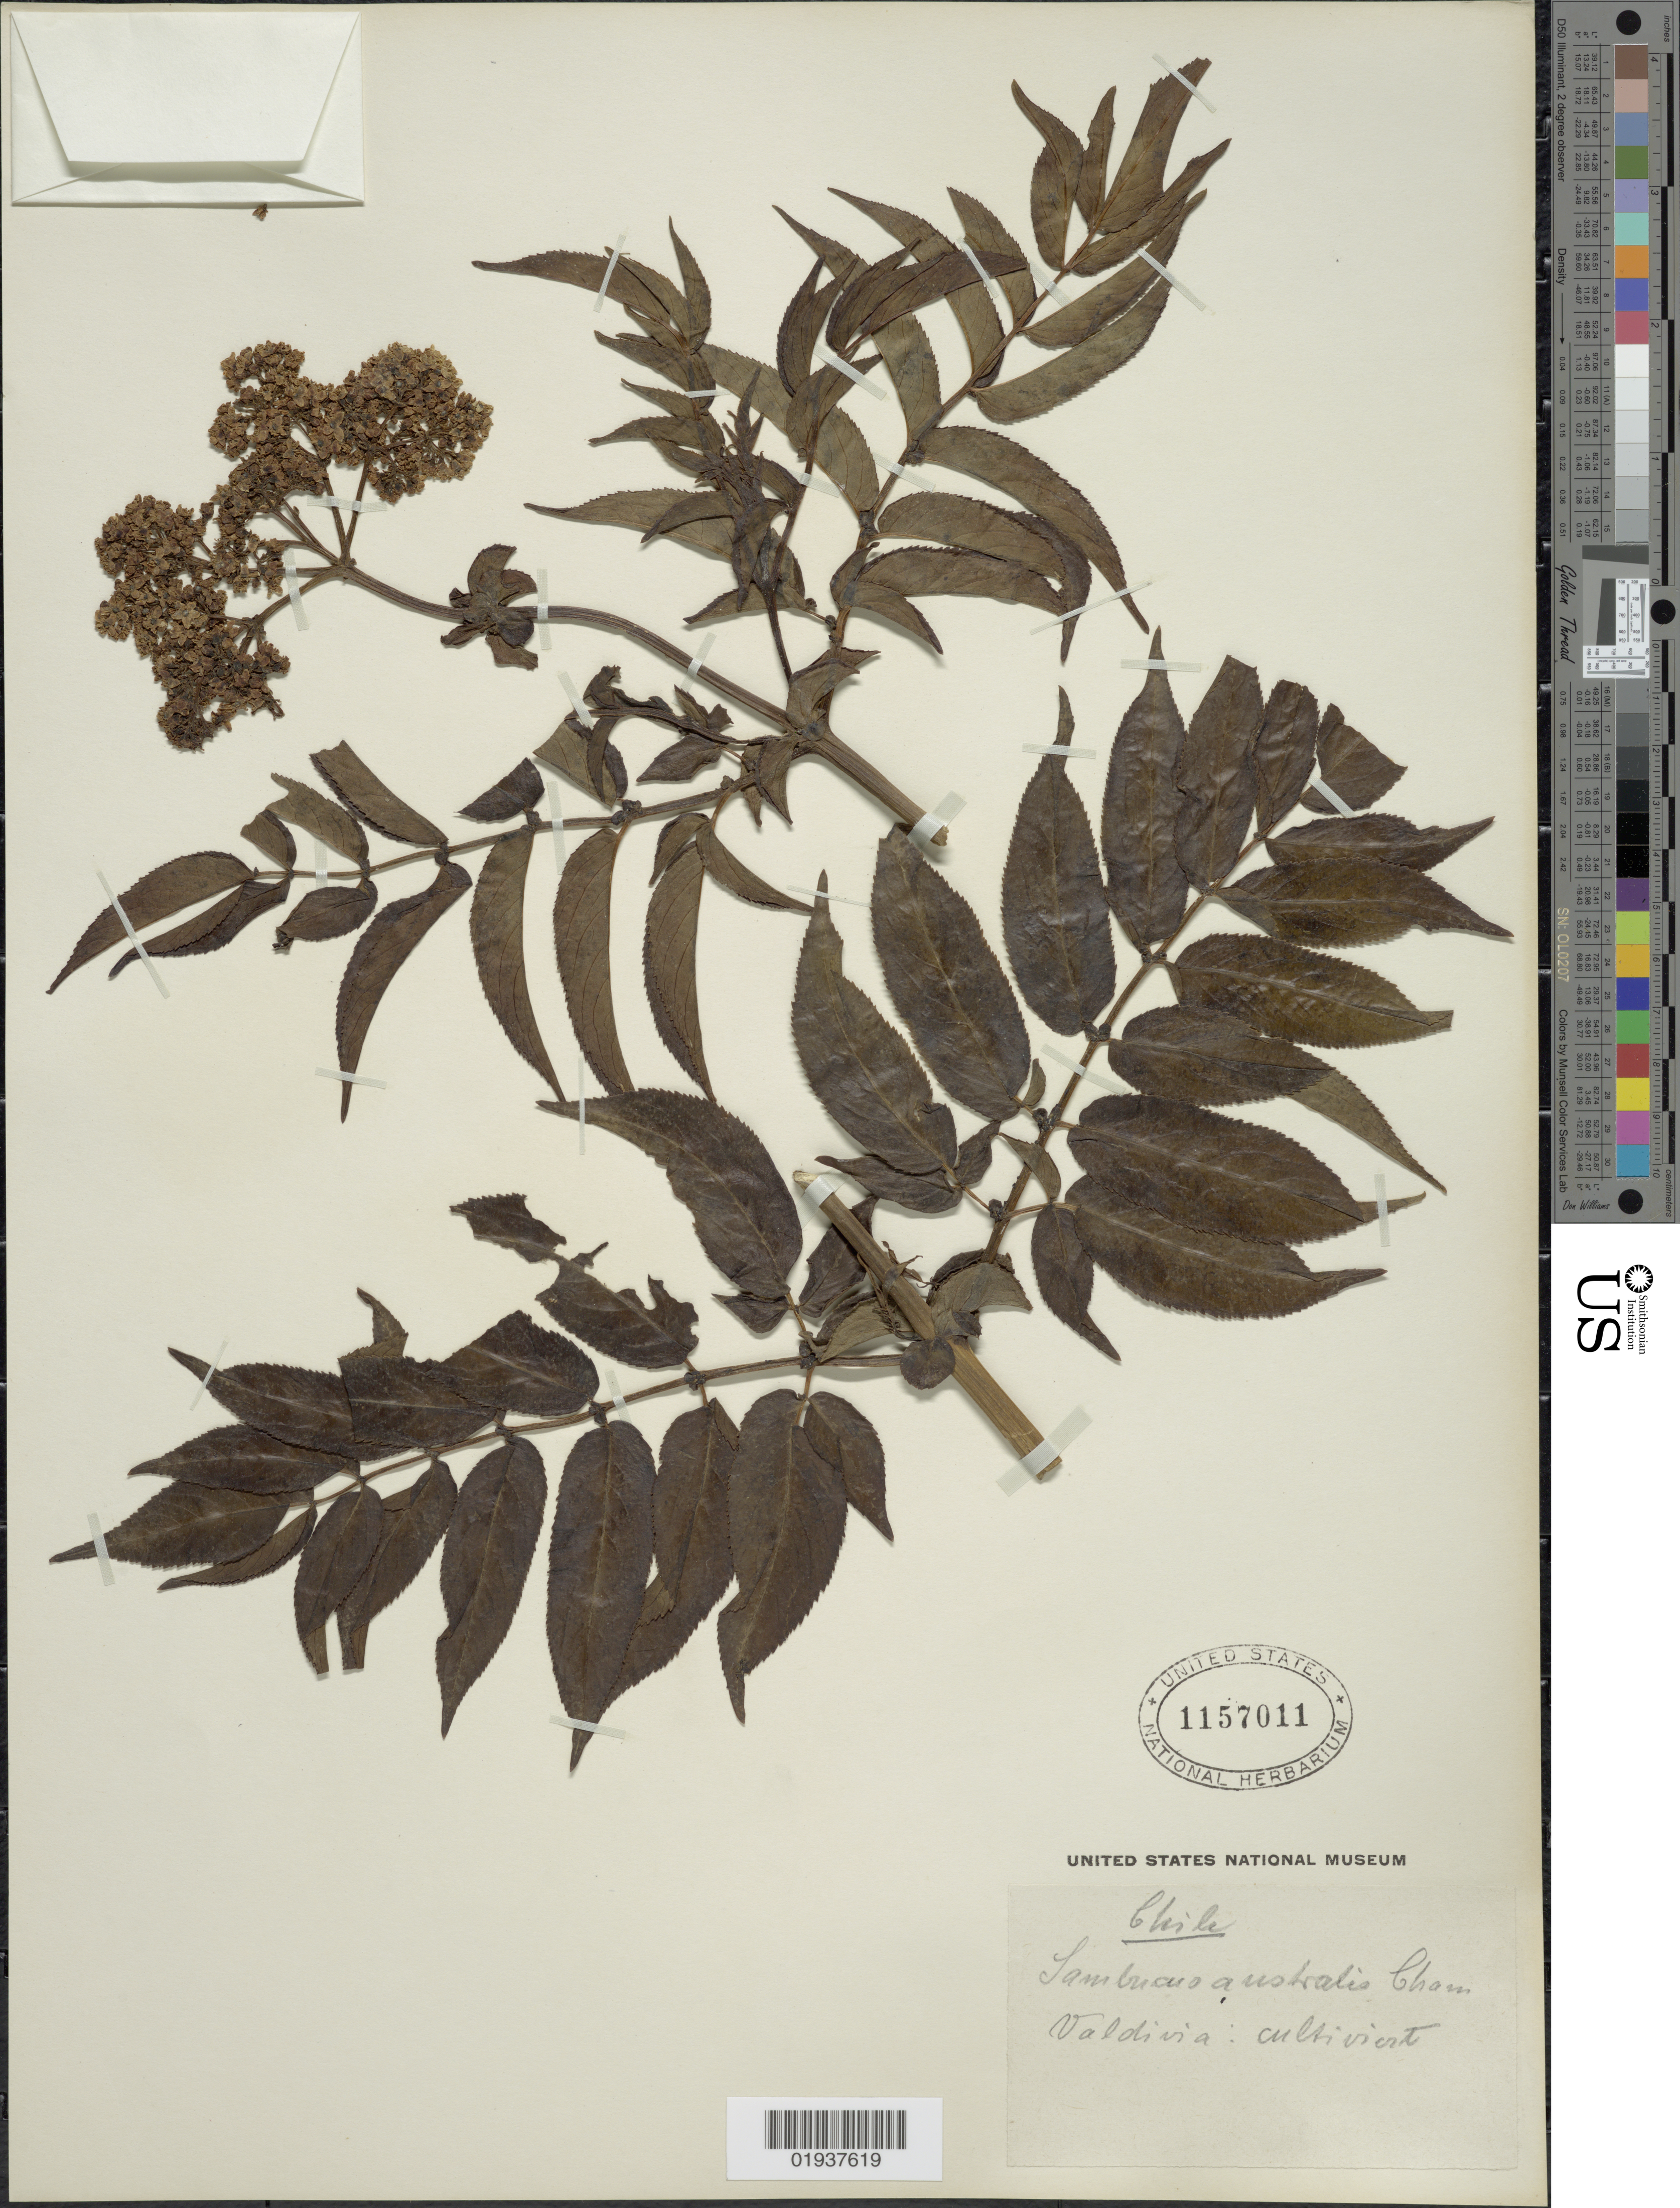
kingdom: Plantae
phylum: Tracheophyta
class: Magnoliopsida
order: Dipsacales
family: Viburnaceae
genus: Sambucus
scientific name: Sambucus australis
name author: Cham. & Schltdl.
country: Chile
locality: Valdivia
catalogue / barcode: US 1157011